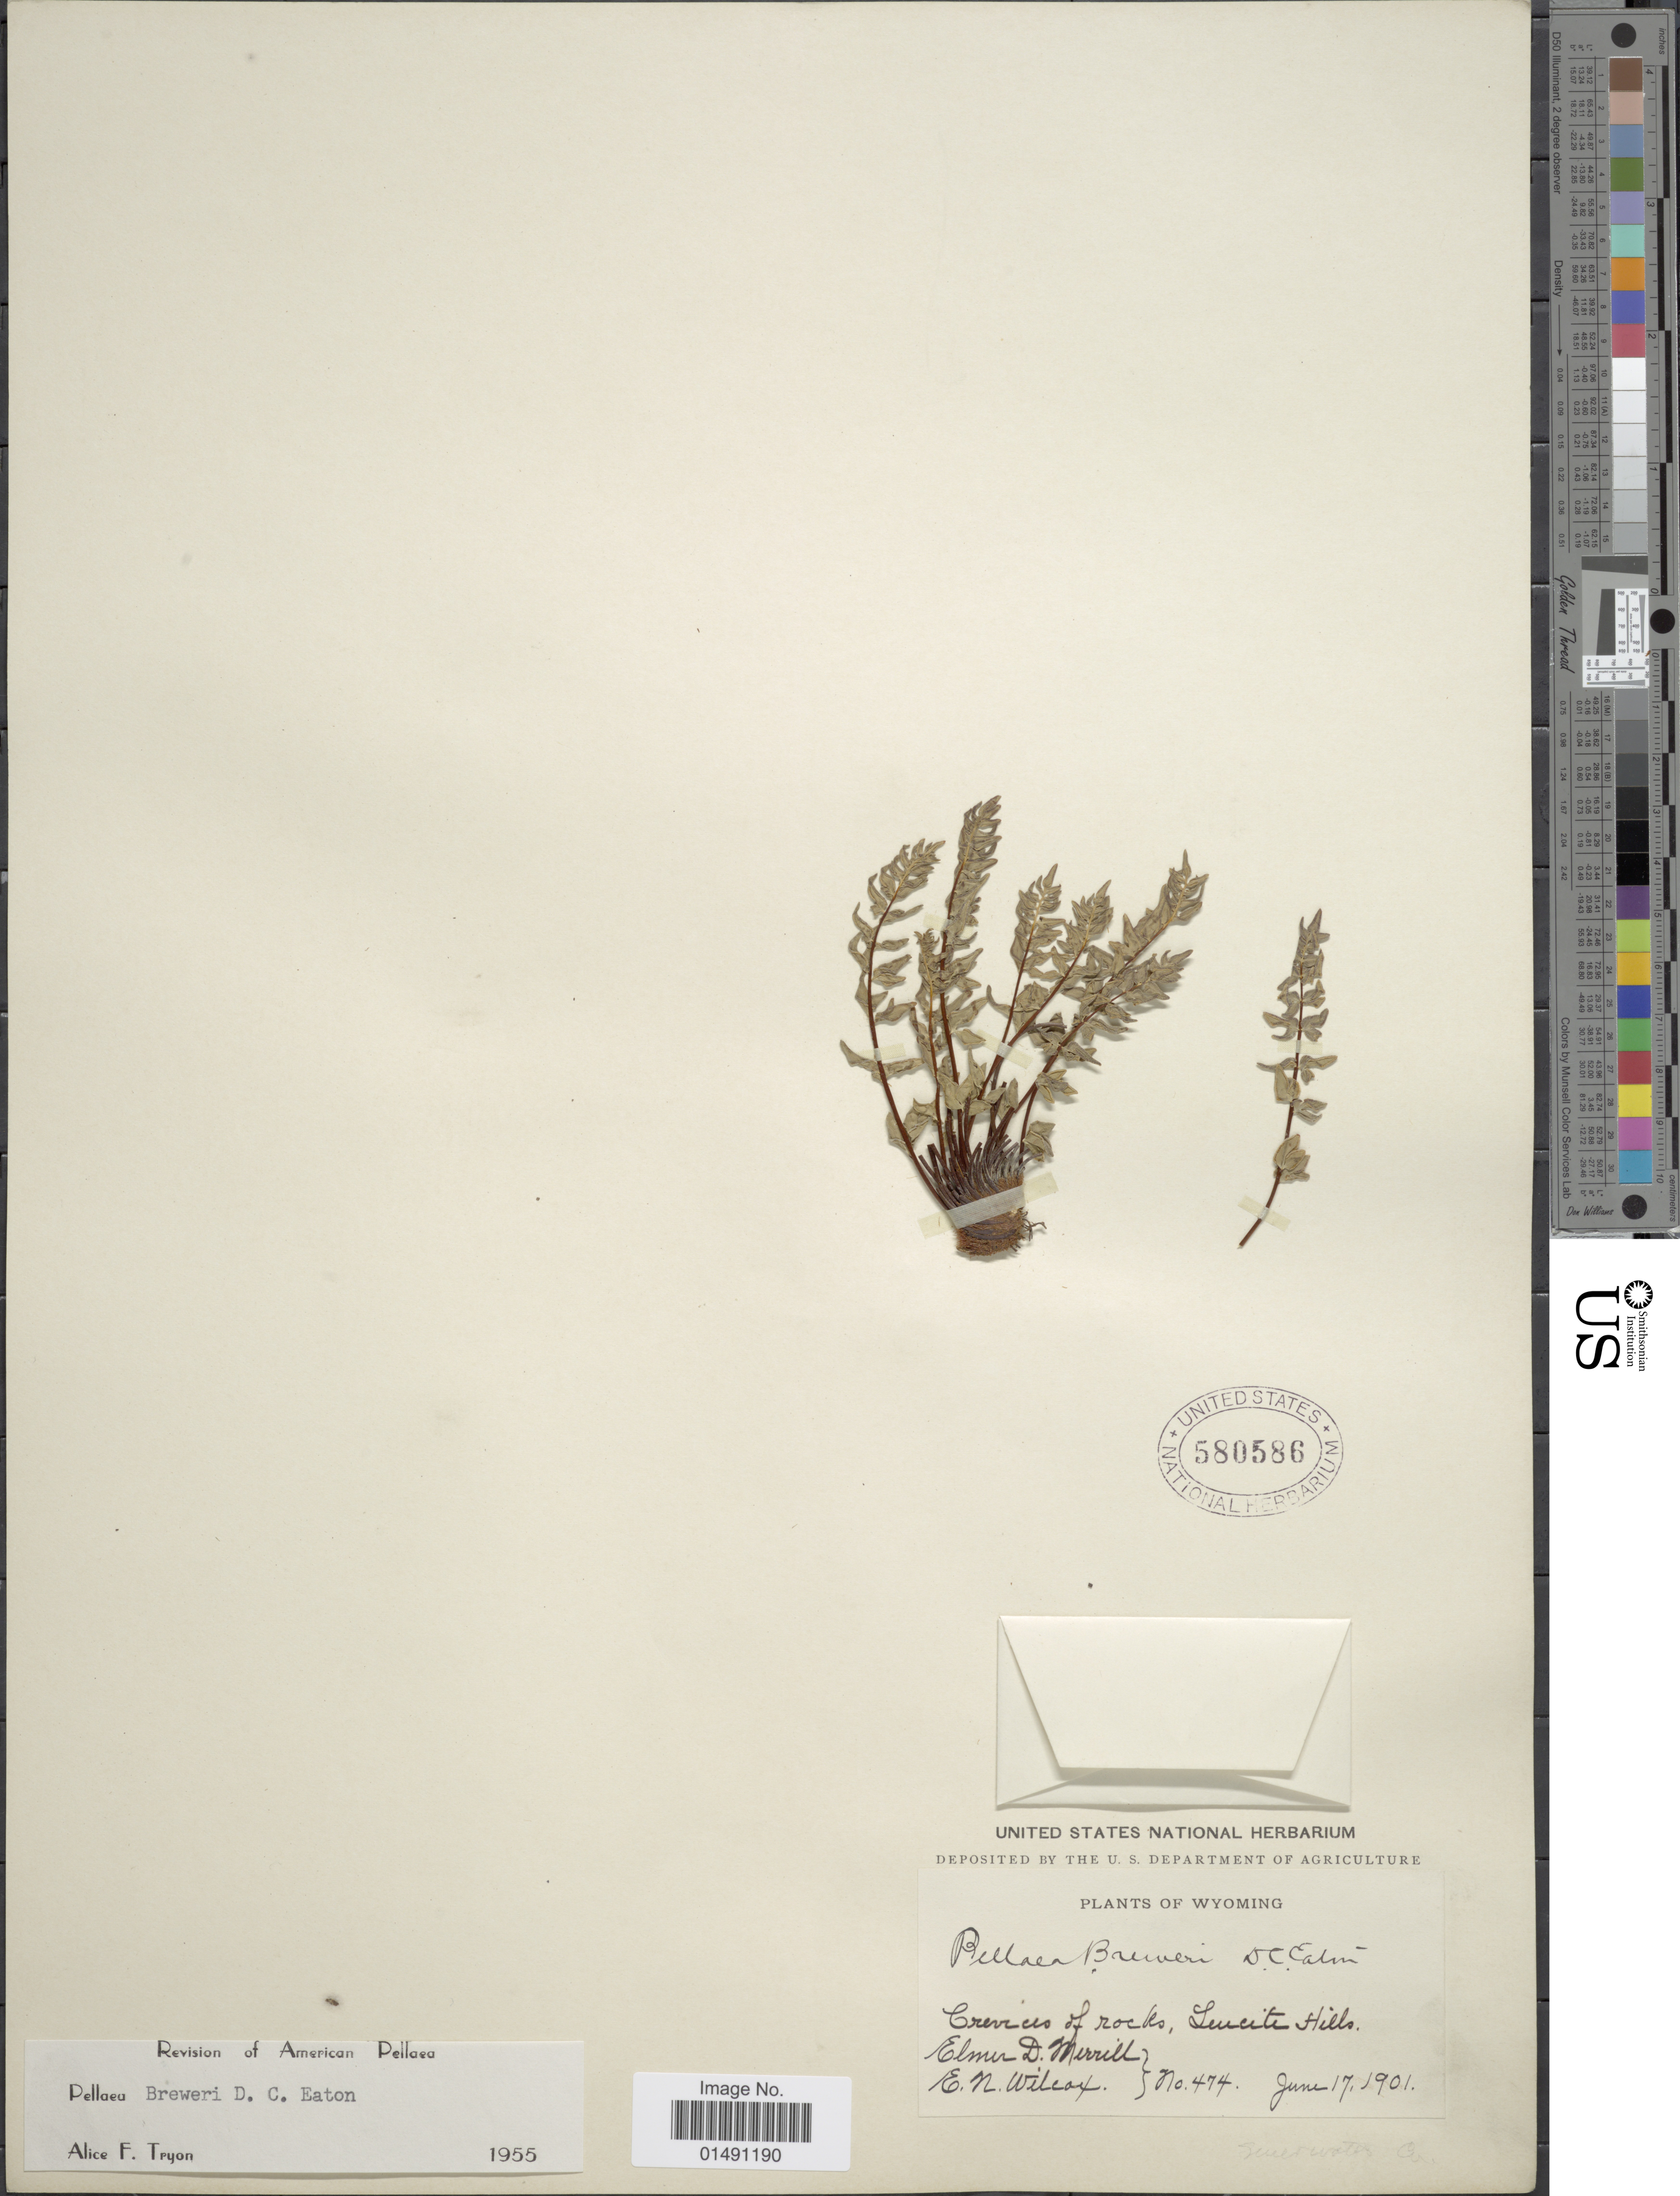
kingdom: Plantae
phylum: Tracheophyta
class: Polypodiopsida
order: Polypodiales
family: Pteridaceae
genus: Pellaea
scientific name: Pellaea breweri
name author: D.C. Eaton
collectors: E. D. Merrill & E. Wilcox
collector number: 474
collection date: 1901-06-17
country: United States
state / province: Wyoming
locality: Crevices of rocks, Lencite Hills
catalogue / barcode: US 580586